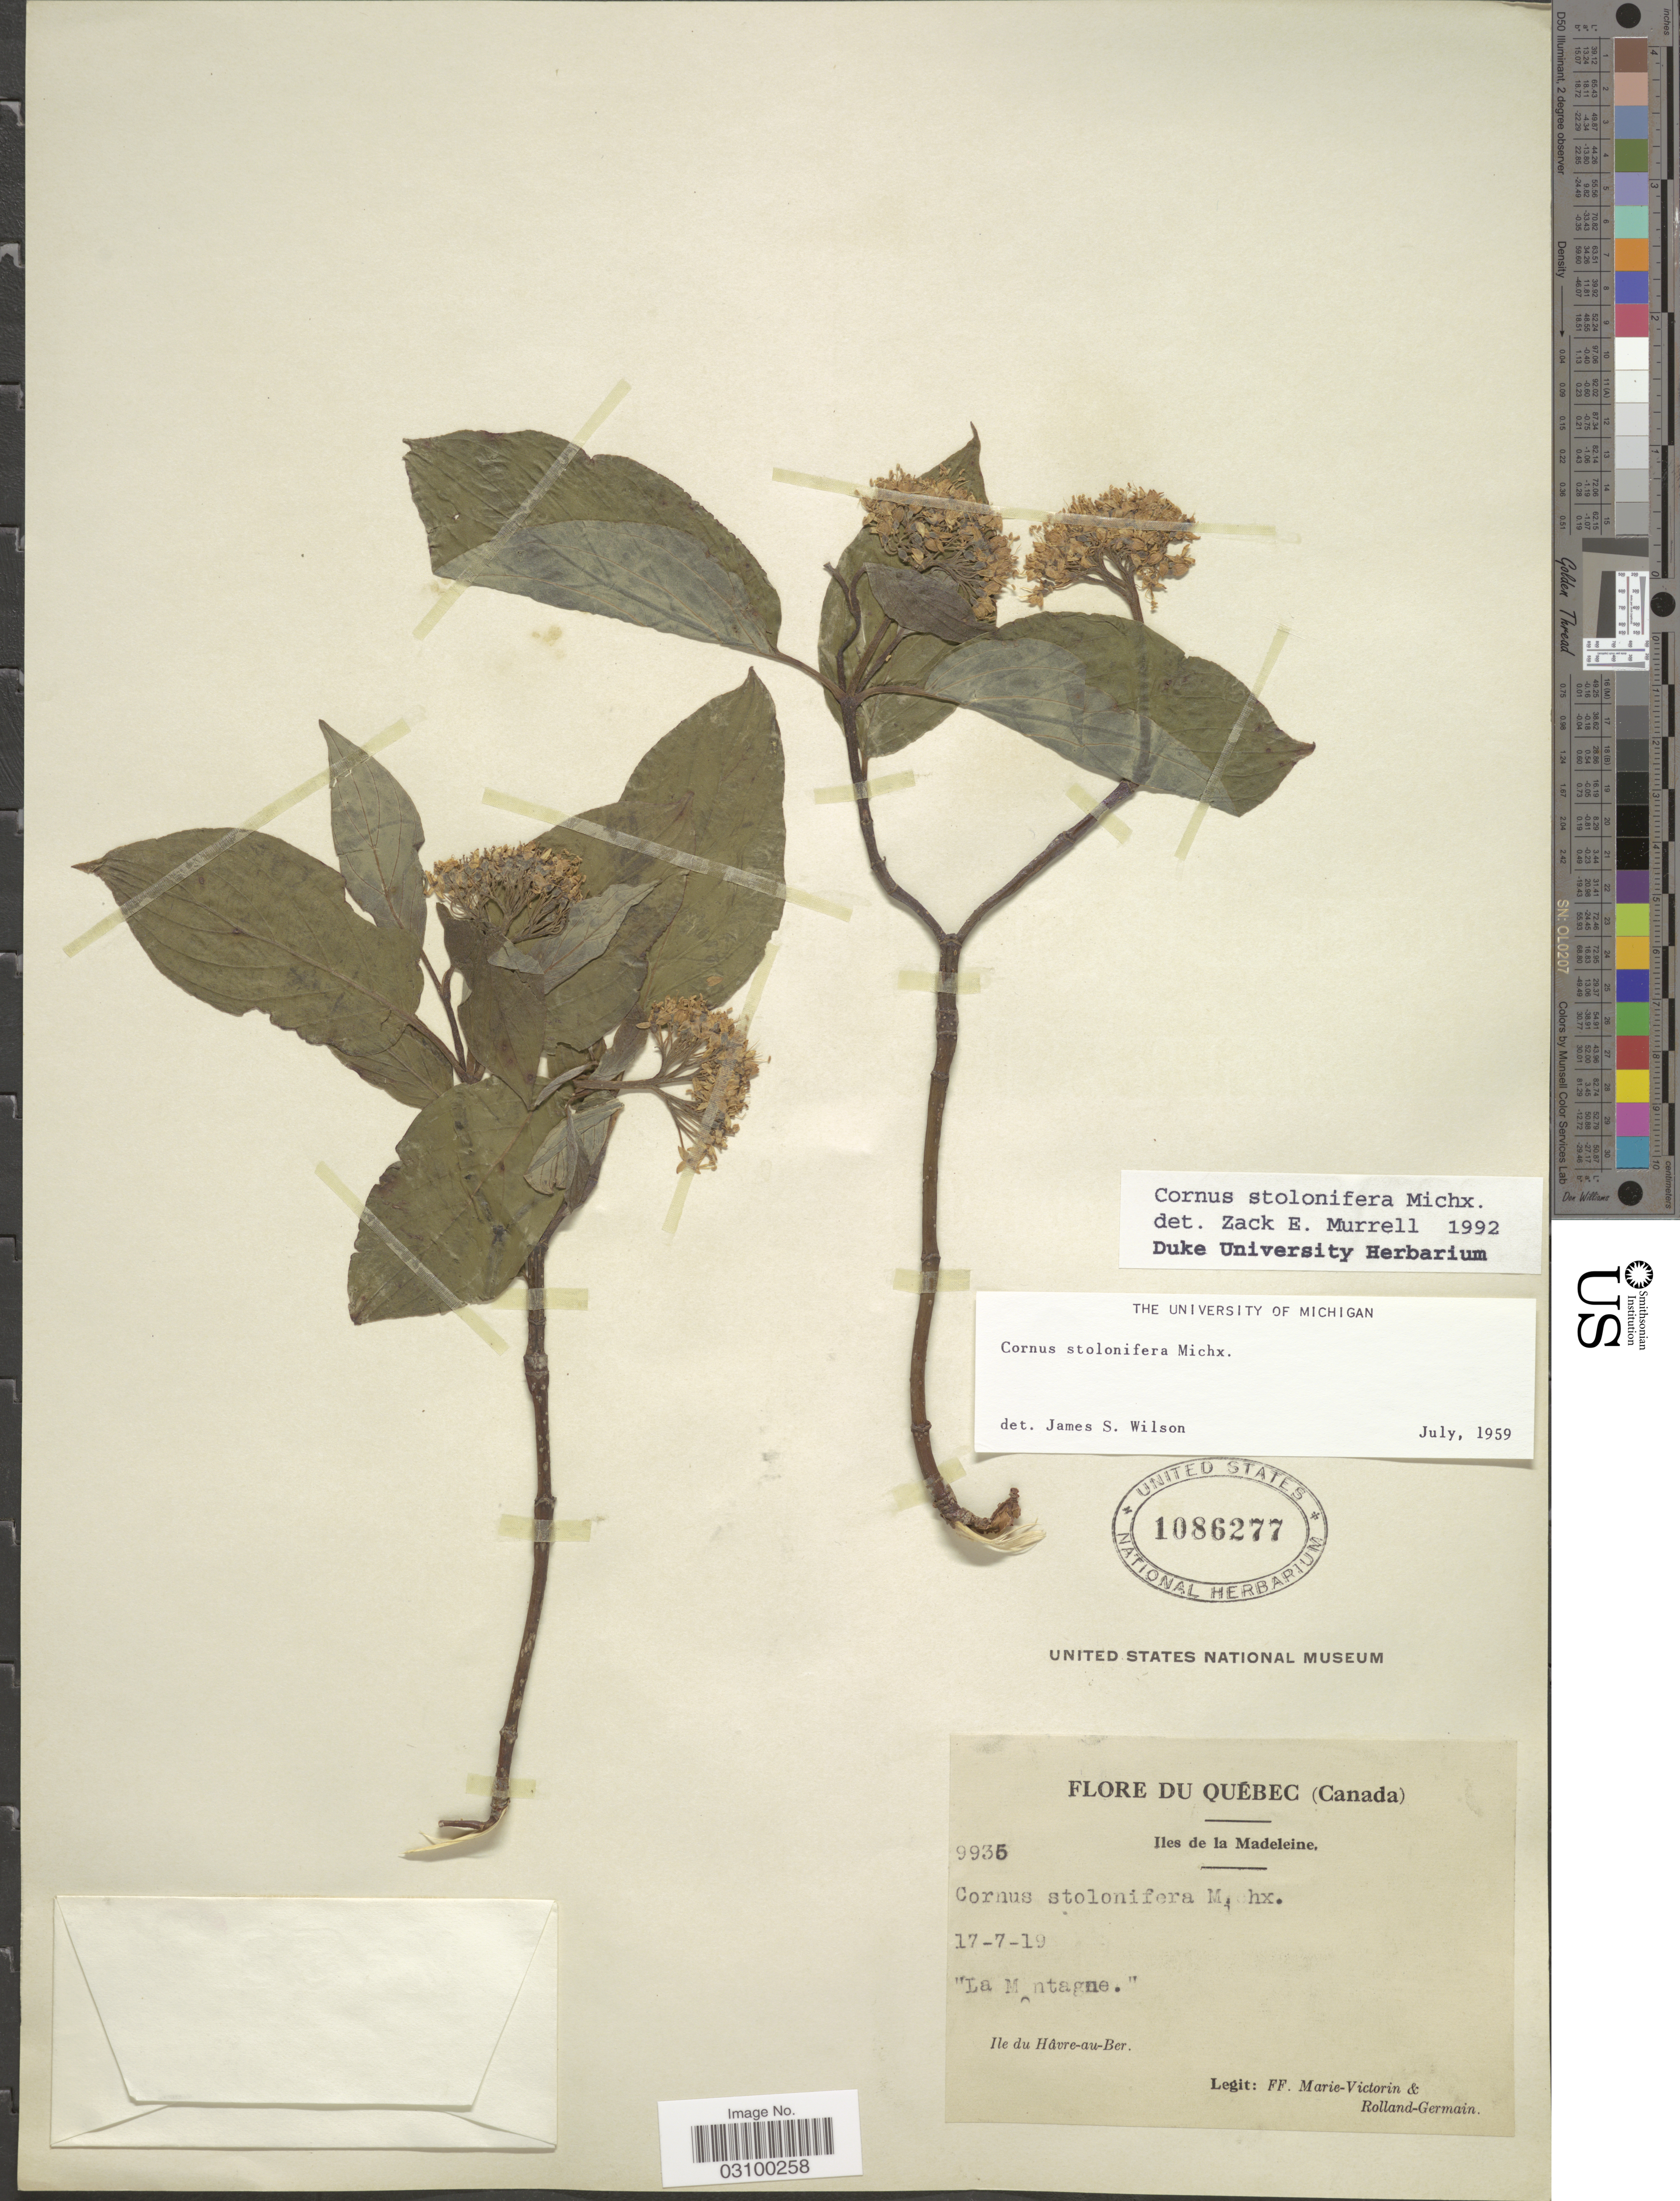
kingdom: Plantae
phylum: Tracheophyta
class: Magnoliopsida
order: Cornales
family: Cornaceae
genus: Cornus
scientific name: Cornus sericea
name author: L.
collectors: F. Marie-Victorin & Rolland-Germain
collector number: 9935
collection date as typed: Transcribed d/m/y: 17/7/19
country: Canada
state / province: Quebec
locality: Iles de la Madeleine. "La Montagne". Ile du Hâvre-au-Ber.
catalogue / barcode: US 1086277